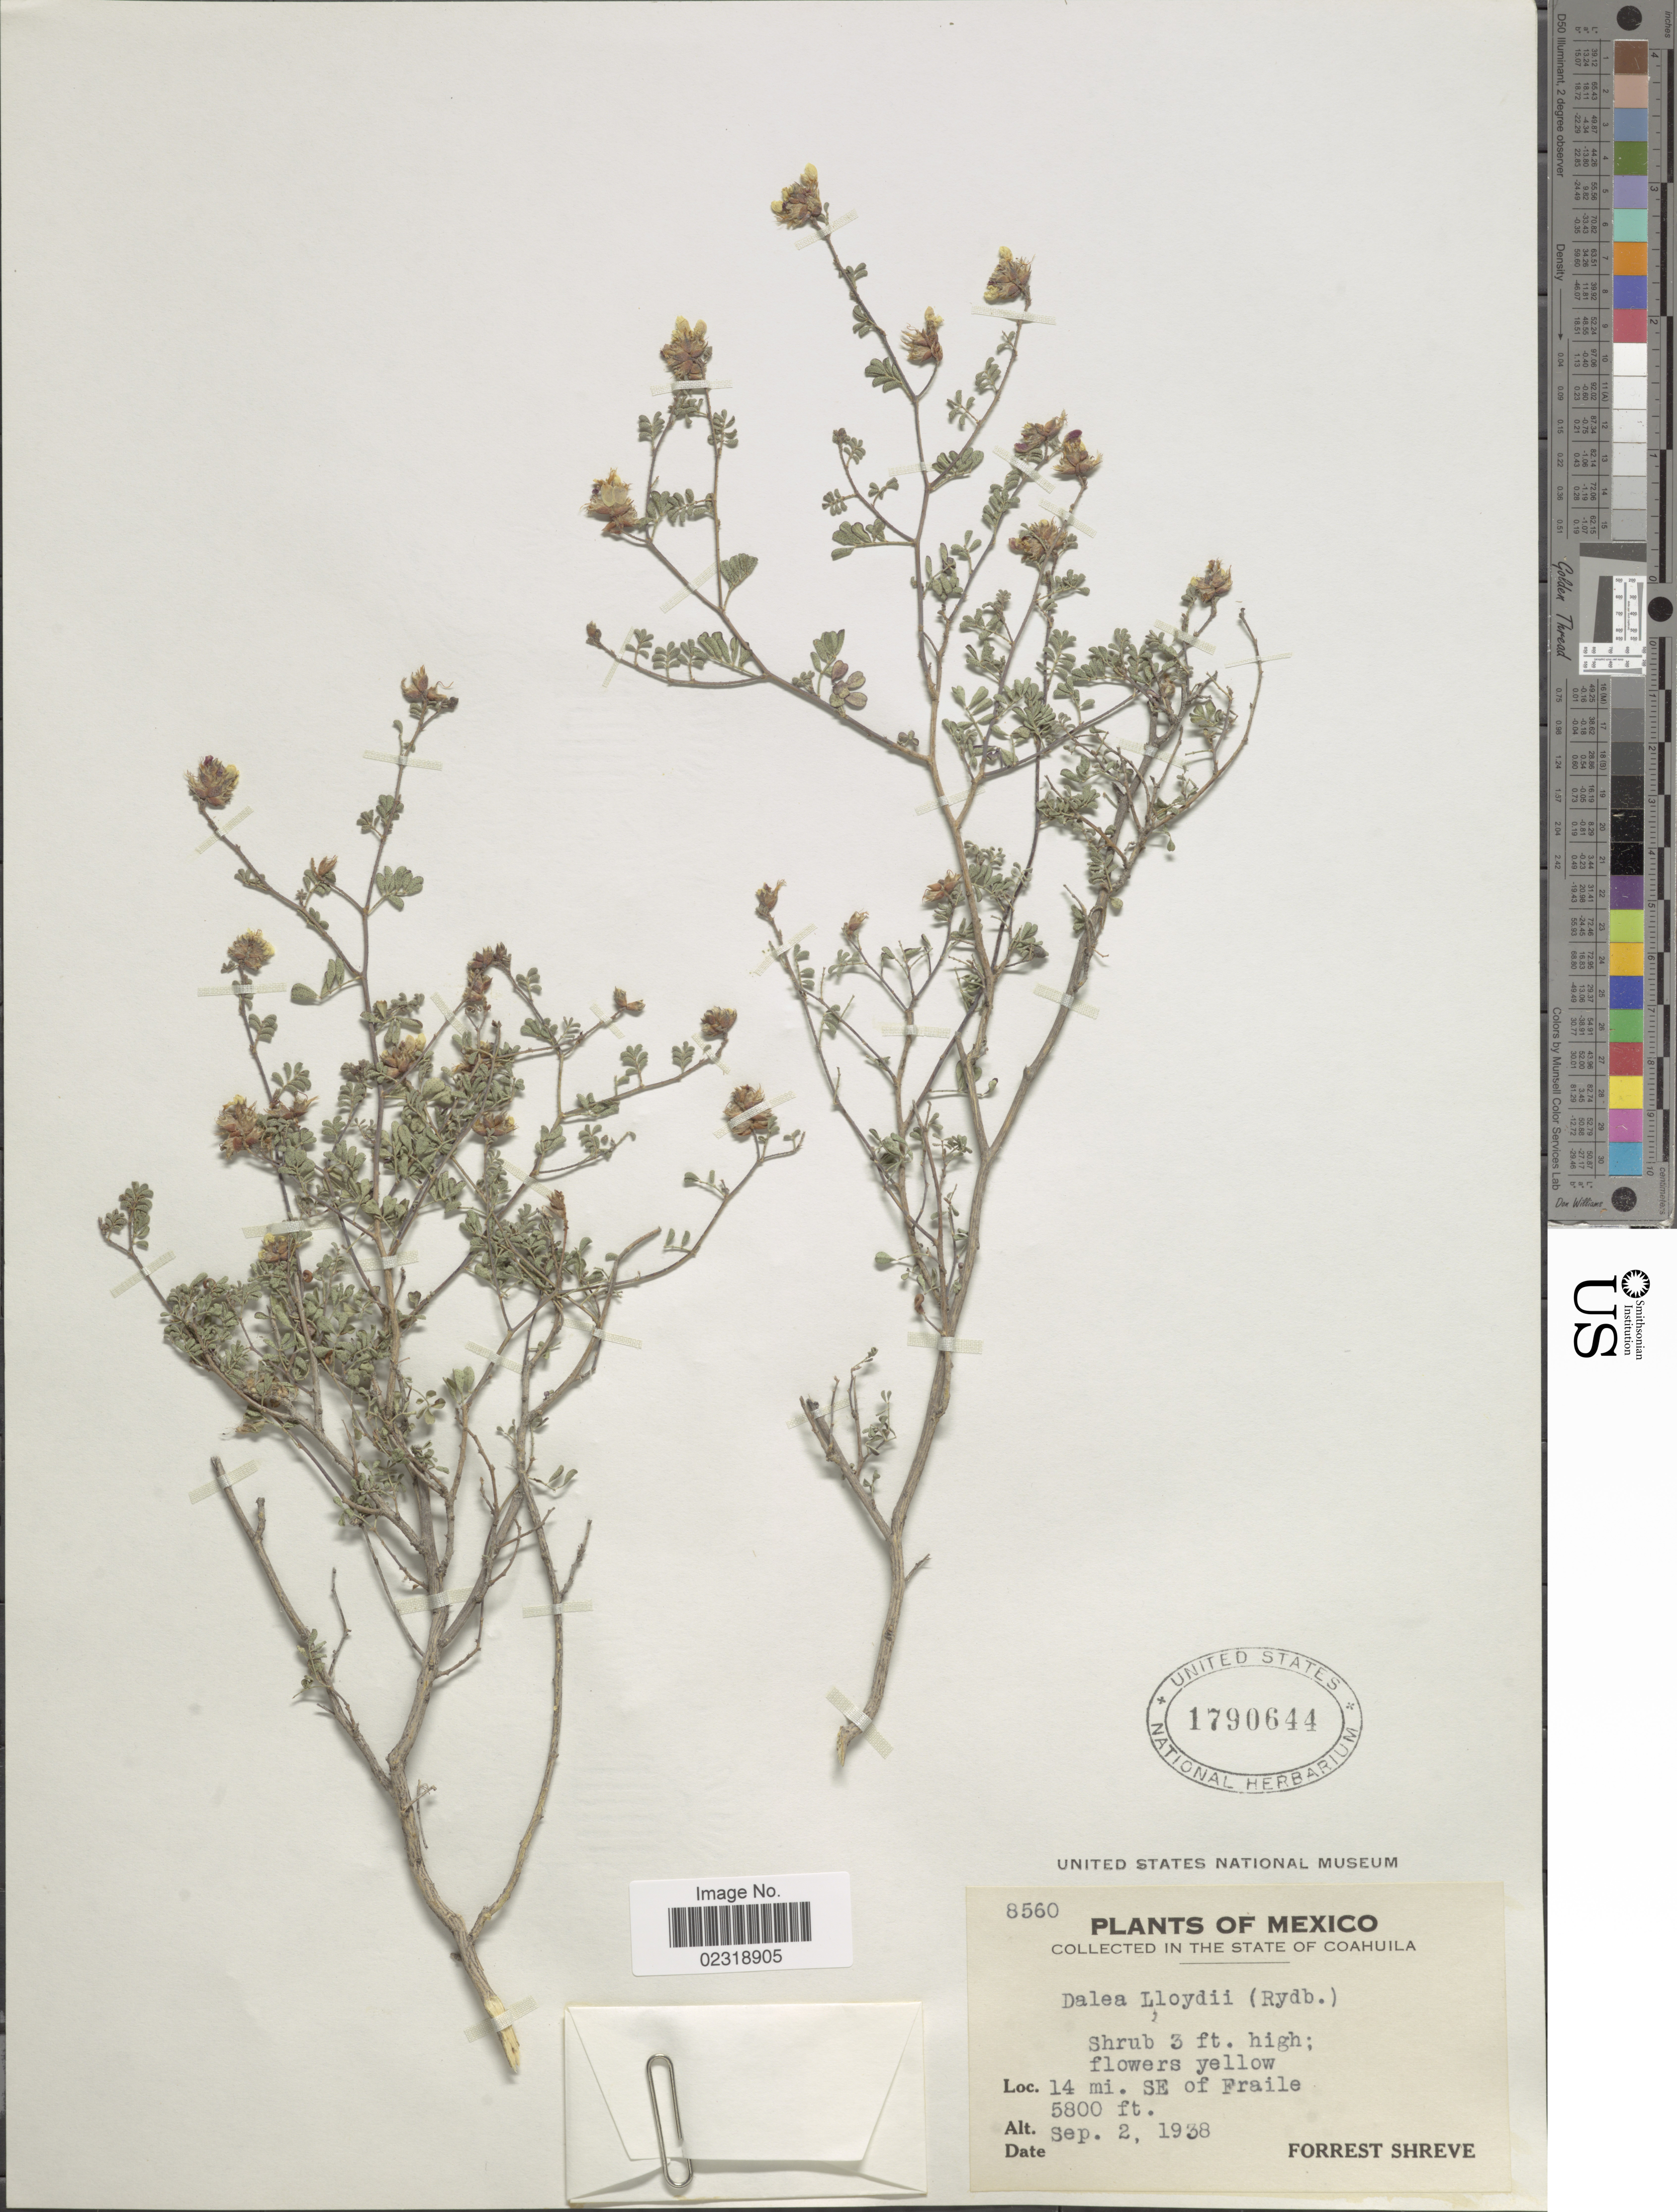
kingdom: Plantae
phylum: Tracheophyta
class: Magnoliopsida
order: Fabales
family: Fabaceae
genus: Dalea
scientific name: Dalea capitata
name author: S. Watson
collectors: F. Shreve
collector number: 8560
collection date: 1938-09-02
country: Mexico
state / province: Coahuila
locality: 14 mi. SE of Fraile.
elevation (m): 1768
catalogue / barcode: US 1790644